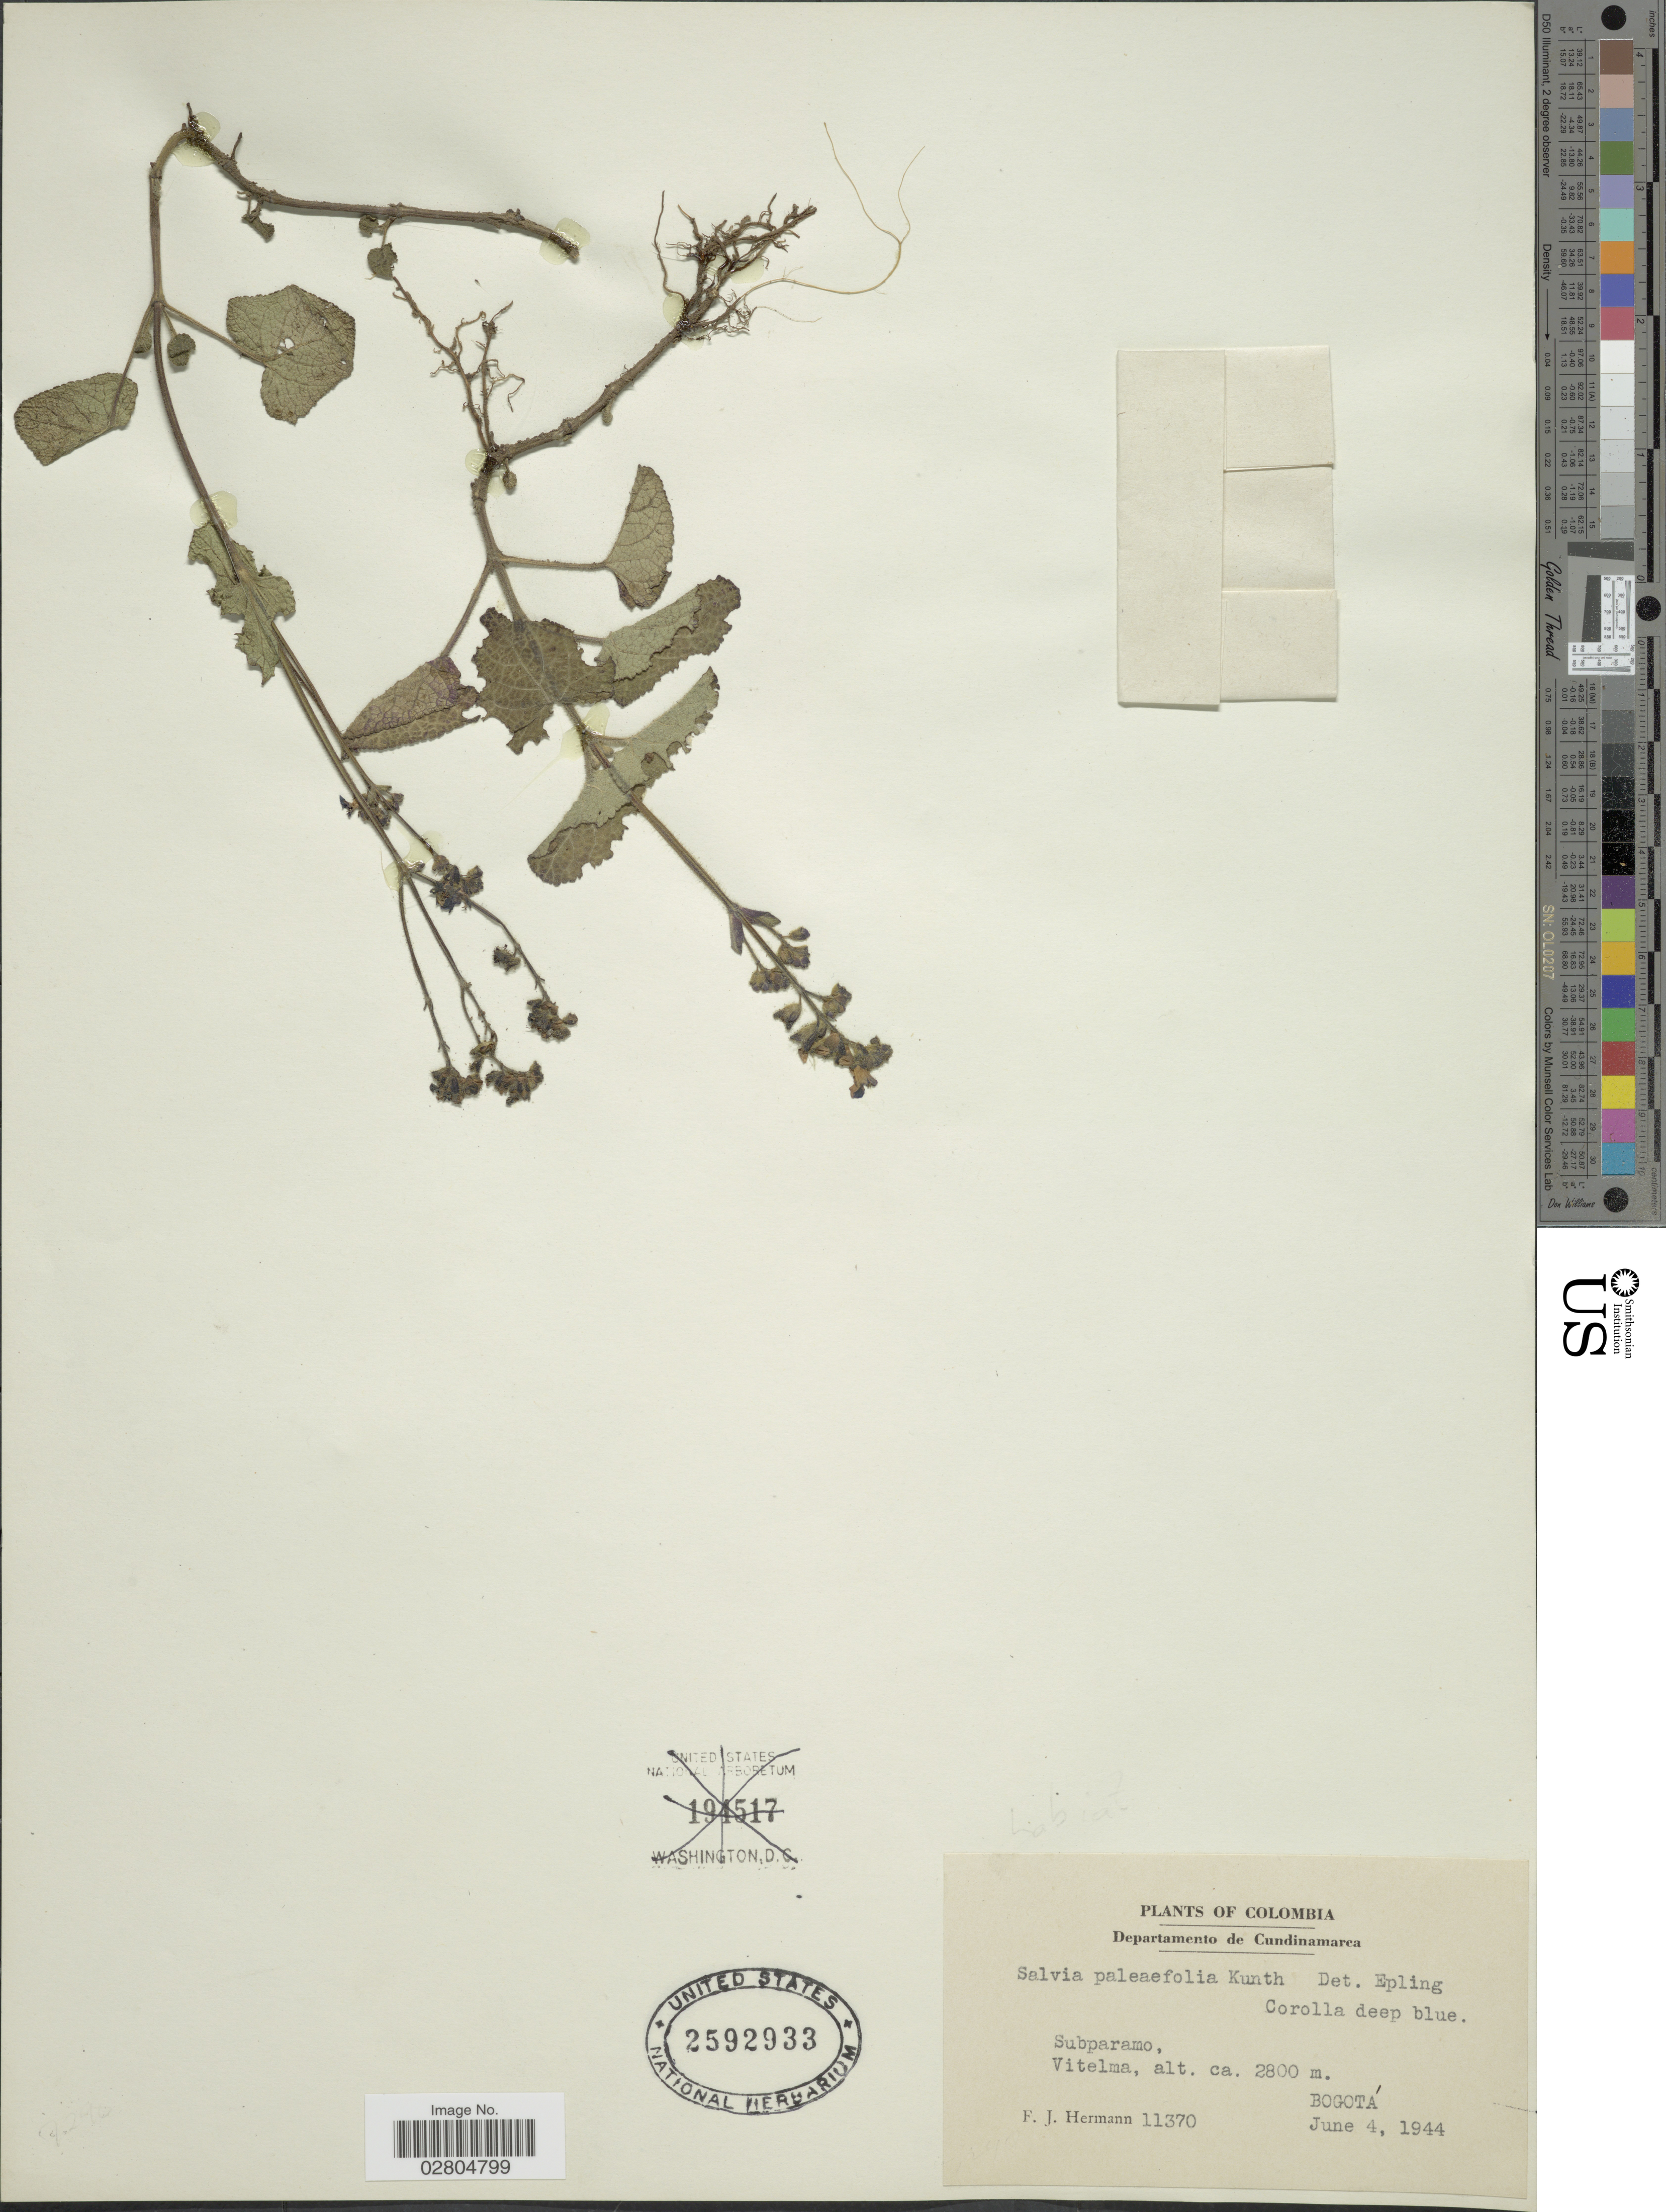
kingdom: Plantae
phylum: Tracheophyta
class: Magnoliopsida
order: Lamiales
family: Lamiaceae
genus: Salvia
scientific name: Salvia palifolia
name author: Kunth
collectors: F. J. Hermann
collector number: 11370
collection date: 1944-06-04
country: Colombia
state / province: Cundinamarca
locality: Departamento de Cundinamarca. Bogotá.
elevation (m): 2800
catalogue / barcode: US 2592933